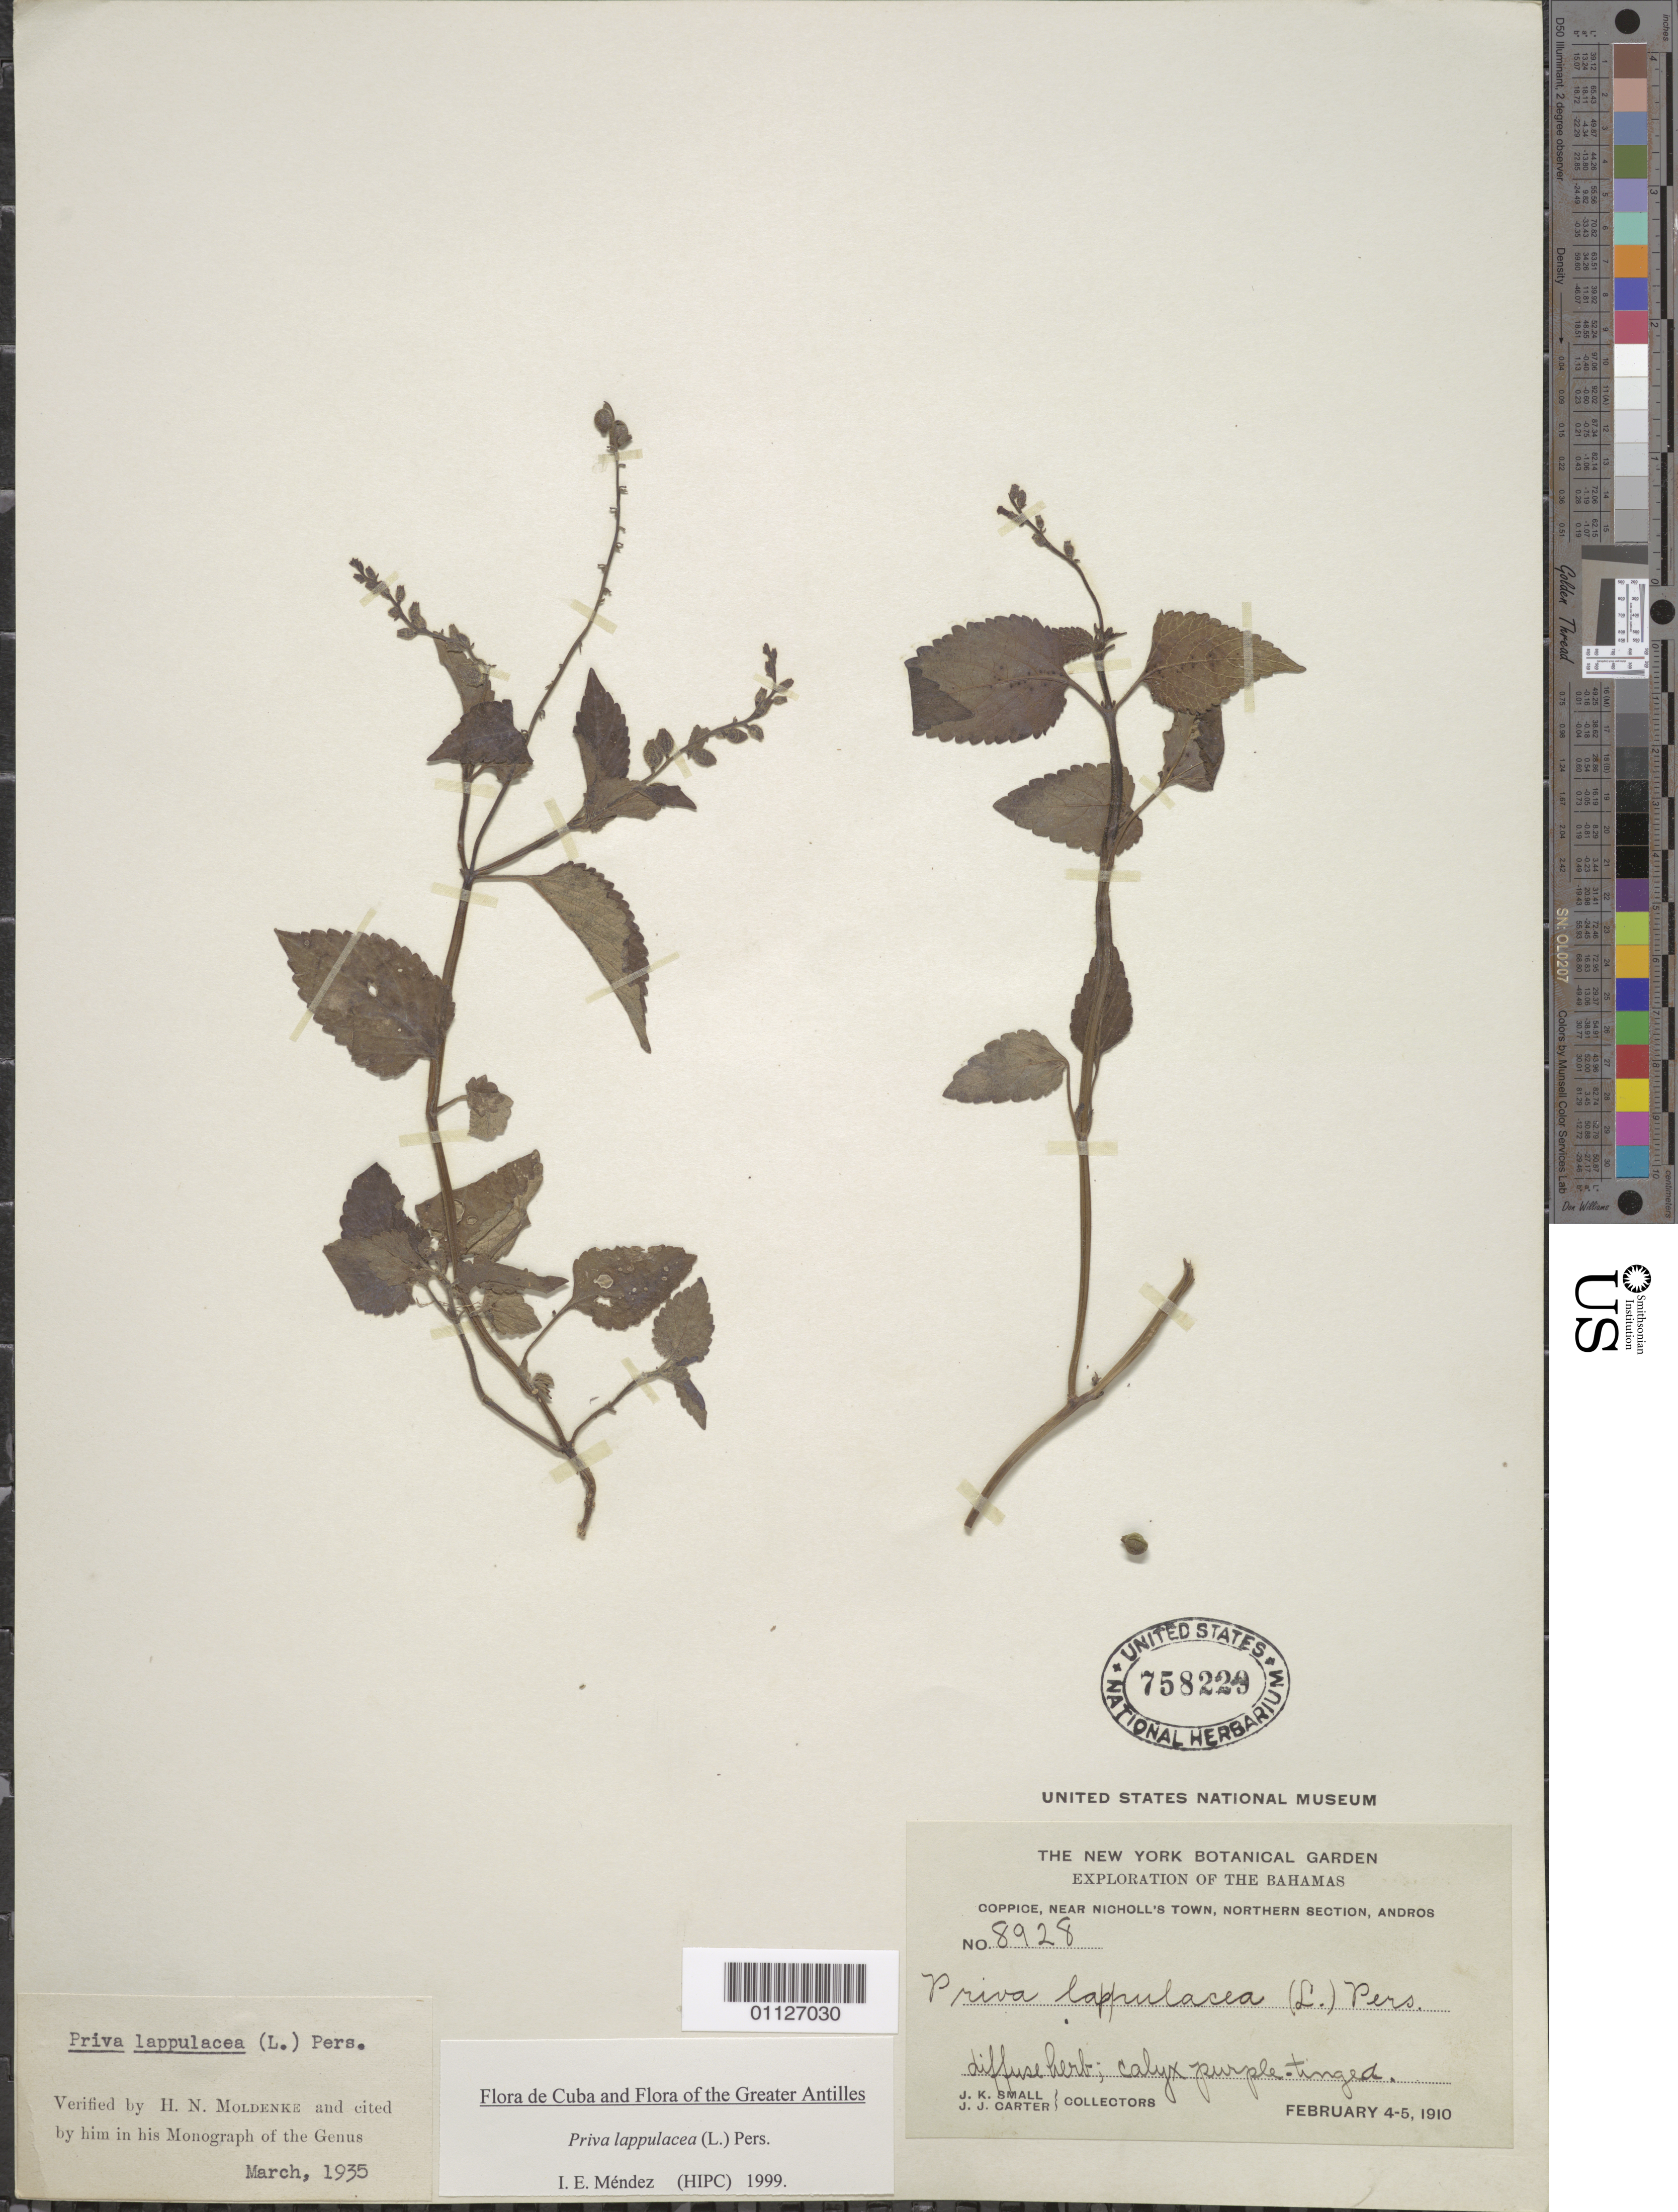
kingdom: Plantae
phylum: Tracheophyta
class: Magnoliopsida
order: Lamiales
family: Verbenaceae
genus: Priva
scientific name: Priva lappulacea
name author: (L.) Pers.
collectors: J. K. Small & J. J. Carter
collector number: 8928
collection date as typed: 04 Feb 1910 to 05 Feb 1910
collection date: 1910-02-04/1910-02-05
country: Bahamas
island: Andros I.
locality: Coppice, near Nicholl's Town, NE section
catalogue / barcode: US 758229